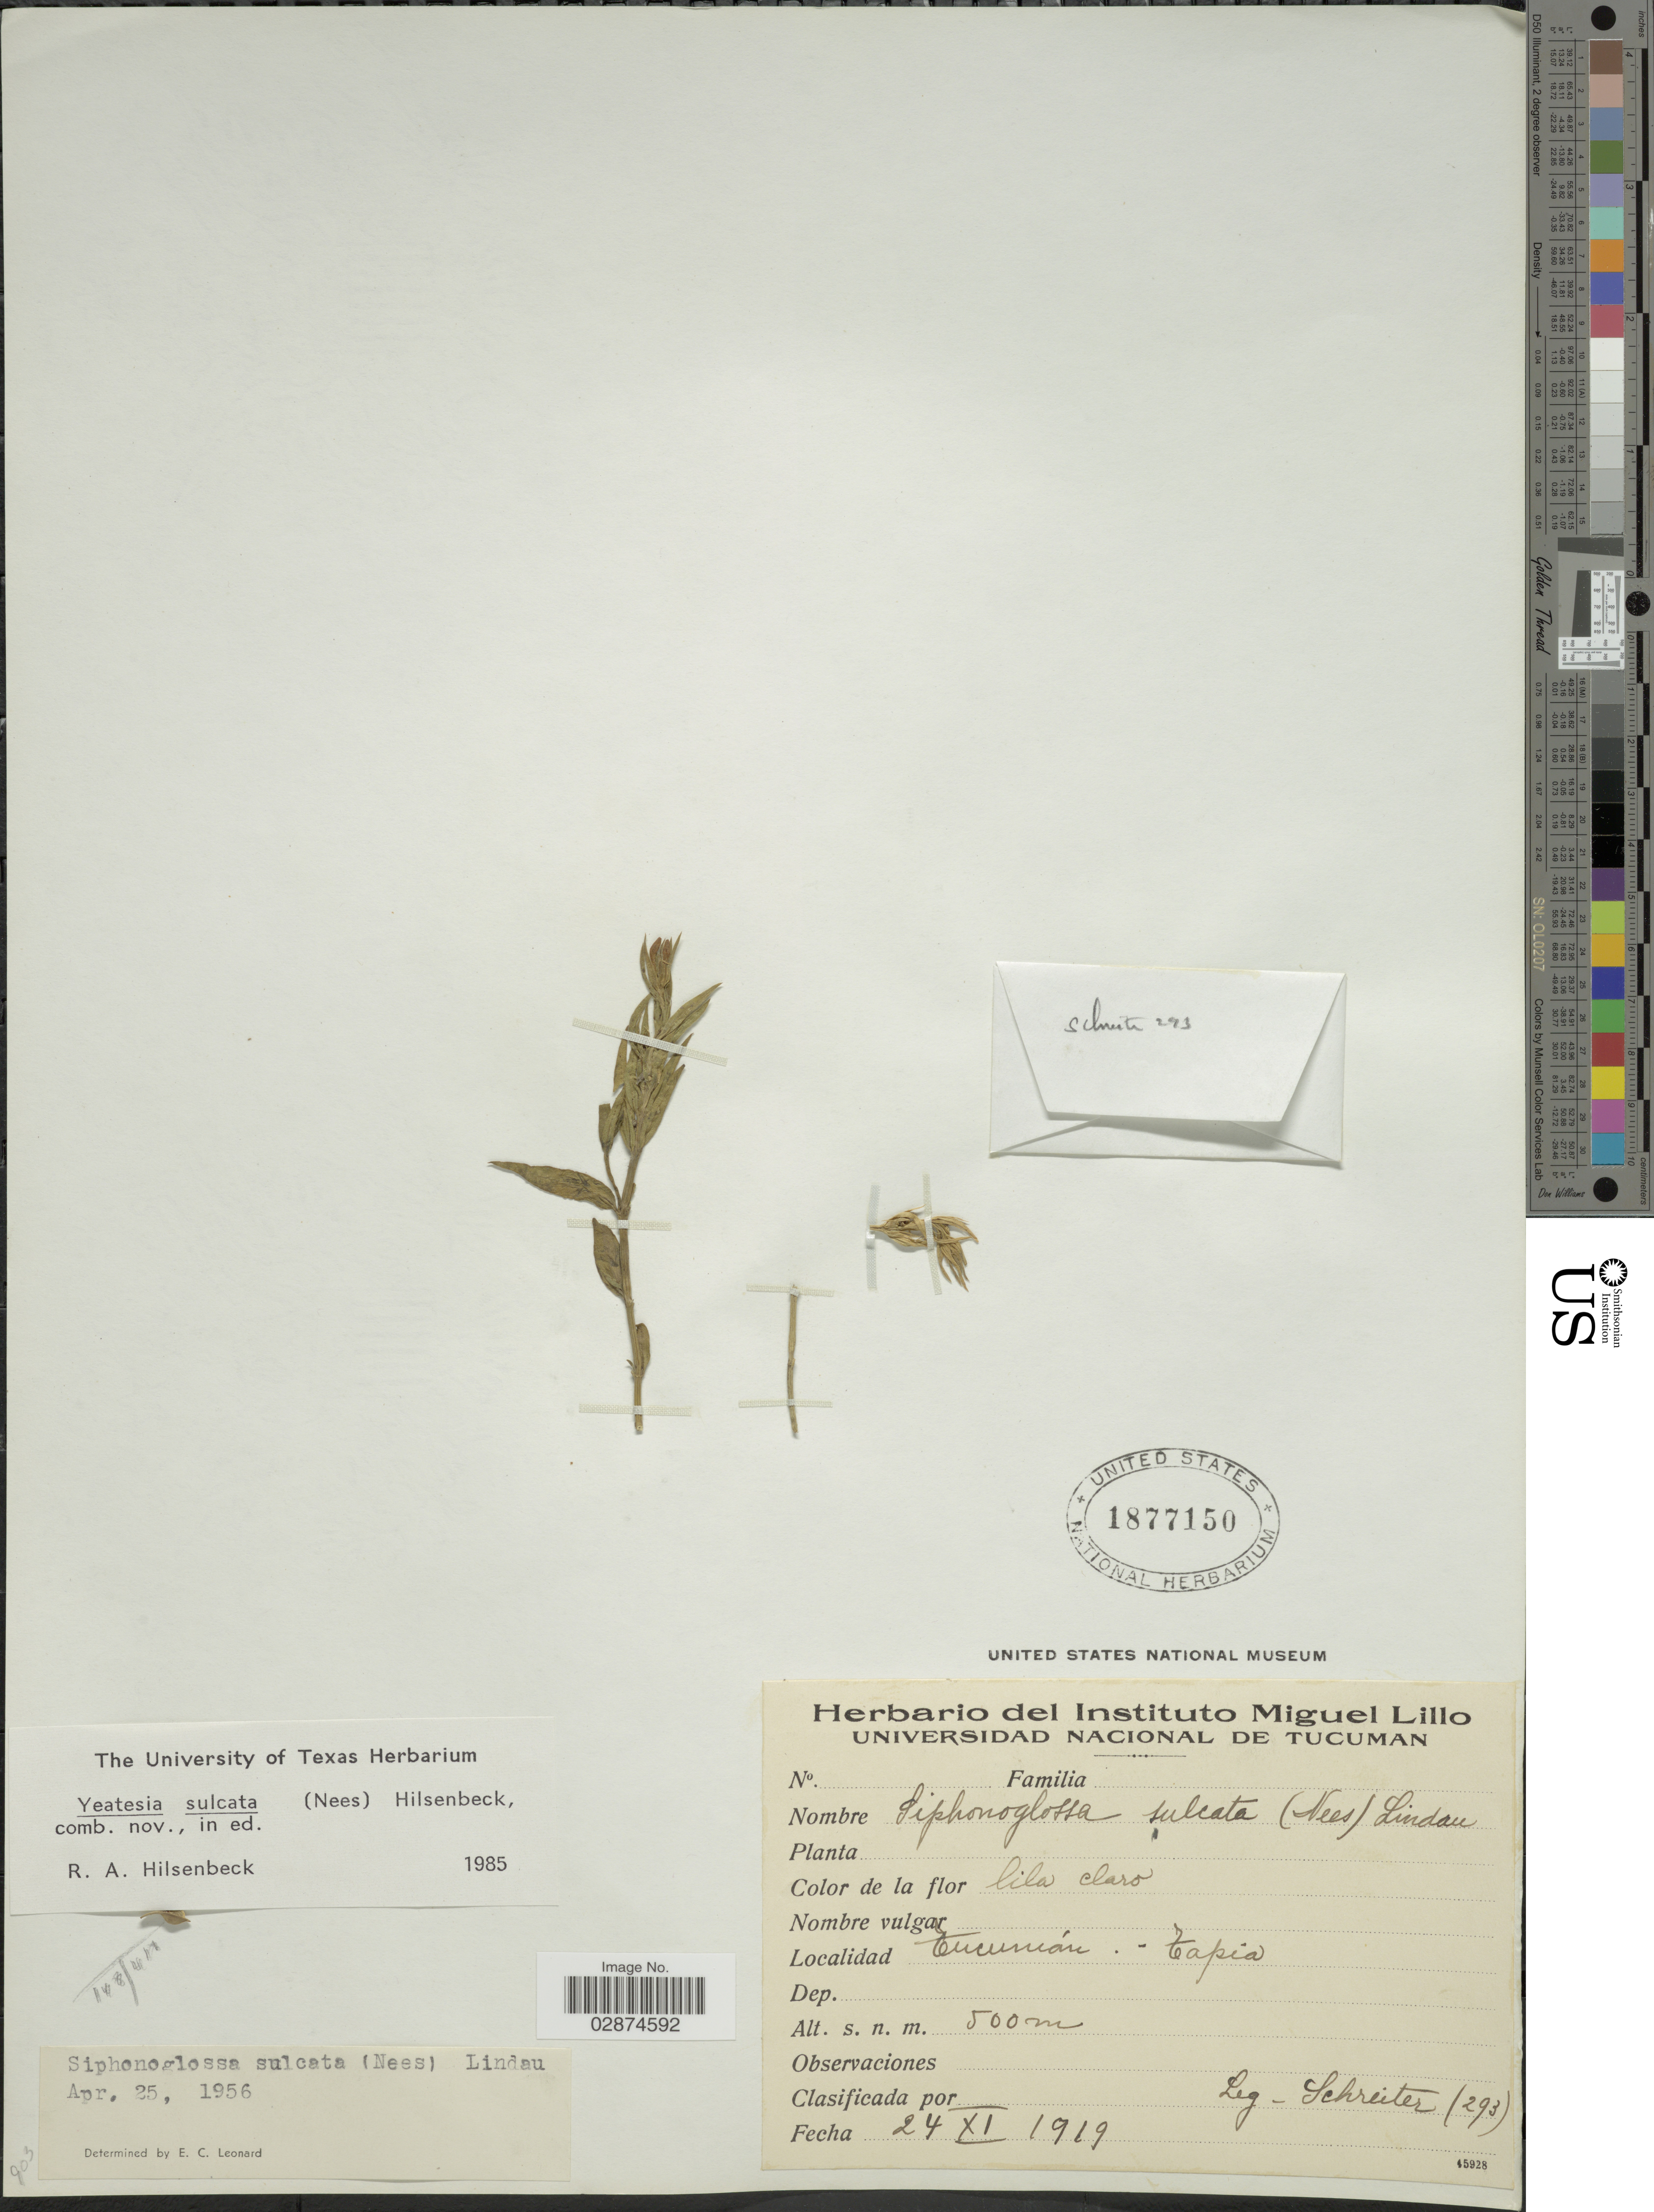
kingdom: Plantae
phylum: Tracheophyta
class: Magnoliopsida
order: Lamiales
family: Acanthaceae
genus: Yeatesia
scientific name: Yeatesia sulcata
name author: (Nees) Hilsenb.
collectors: -. Schreiter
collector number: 293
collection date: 1919-11-24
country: Argentina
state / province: Tucuman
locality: Tapia.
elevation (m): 500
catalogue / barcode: US 1877150